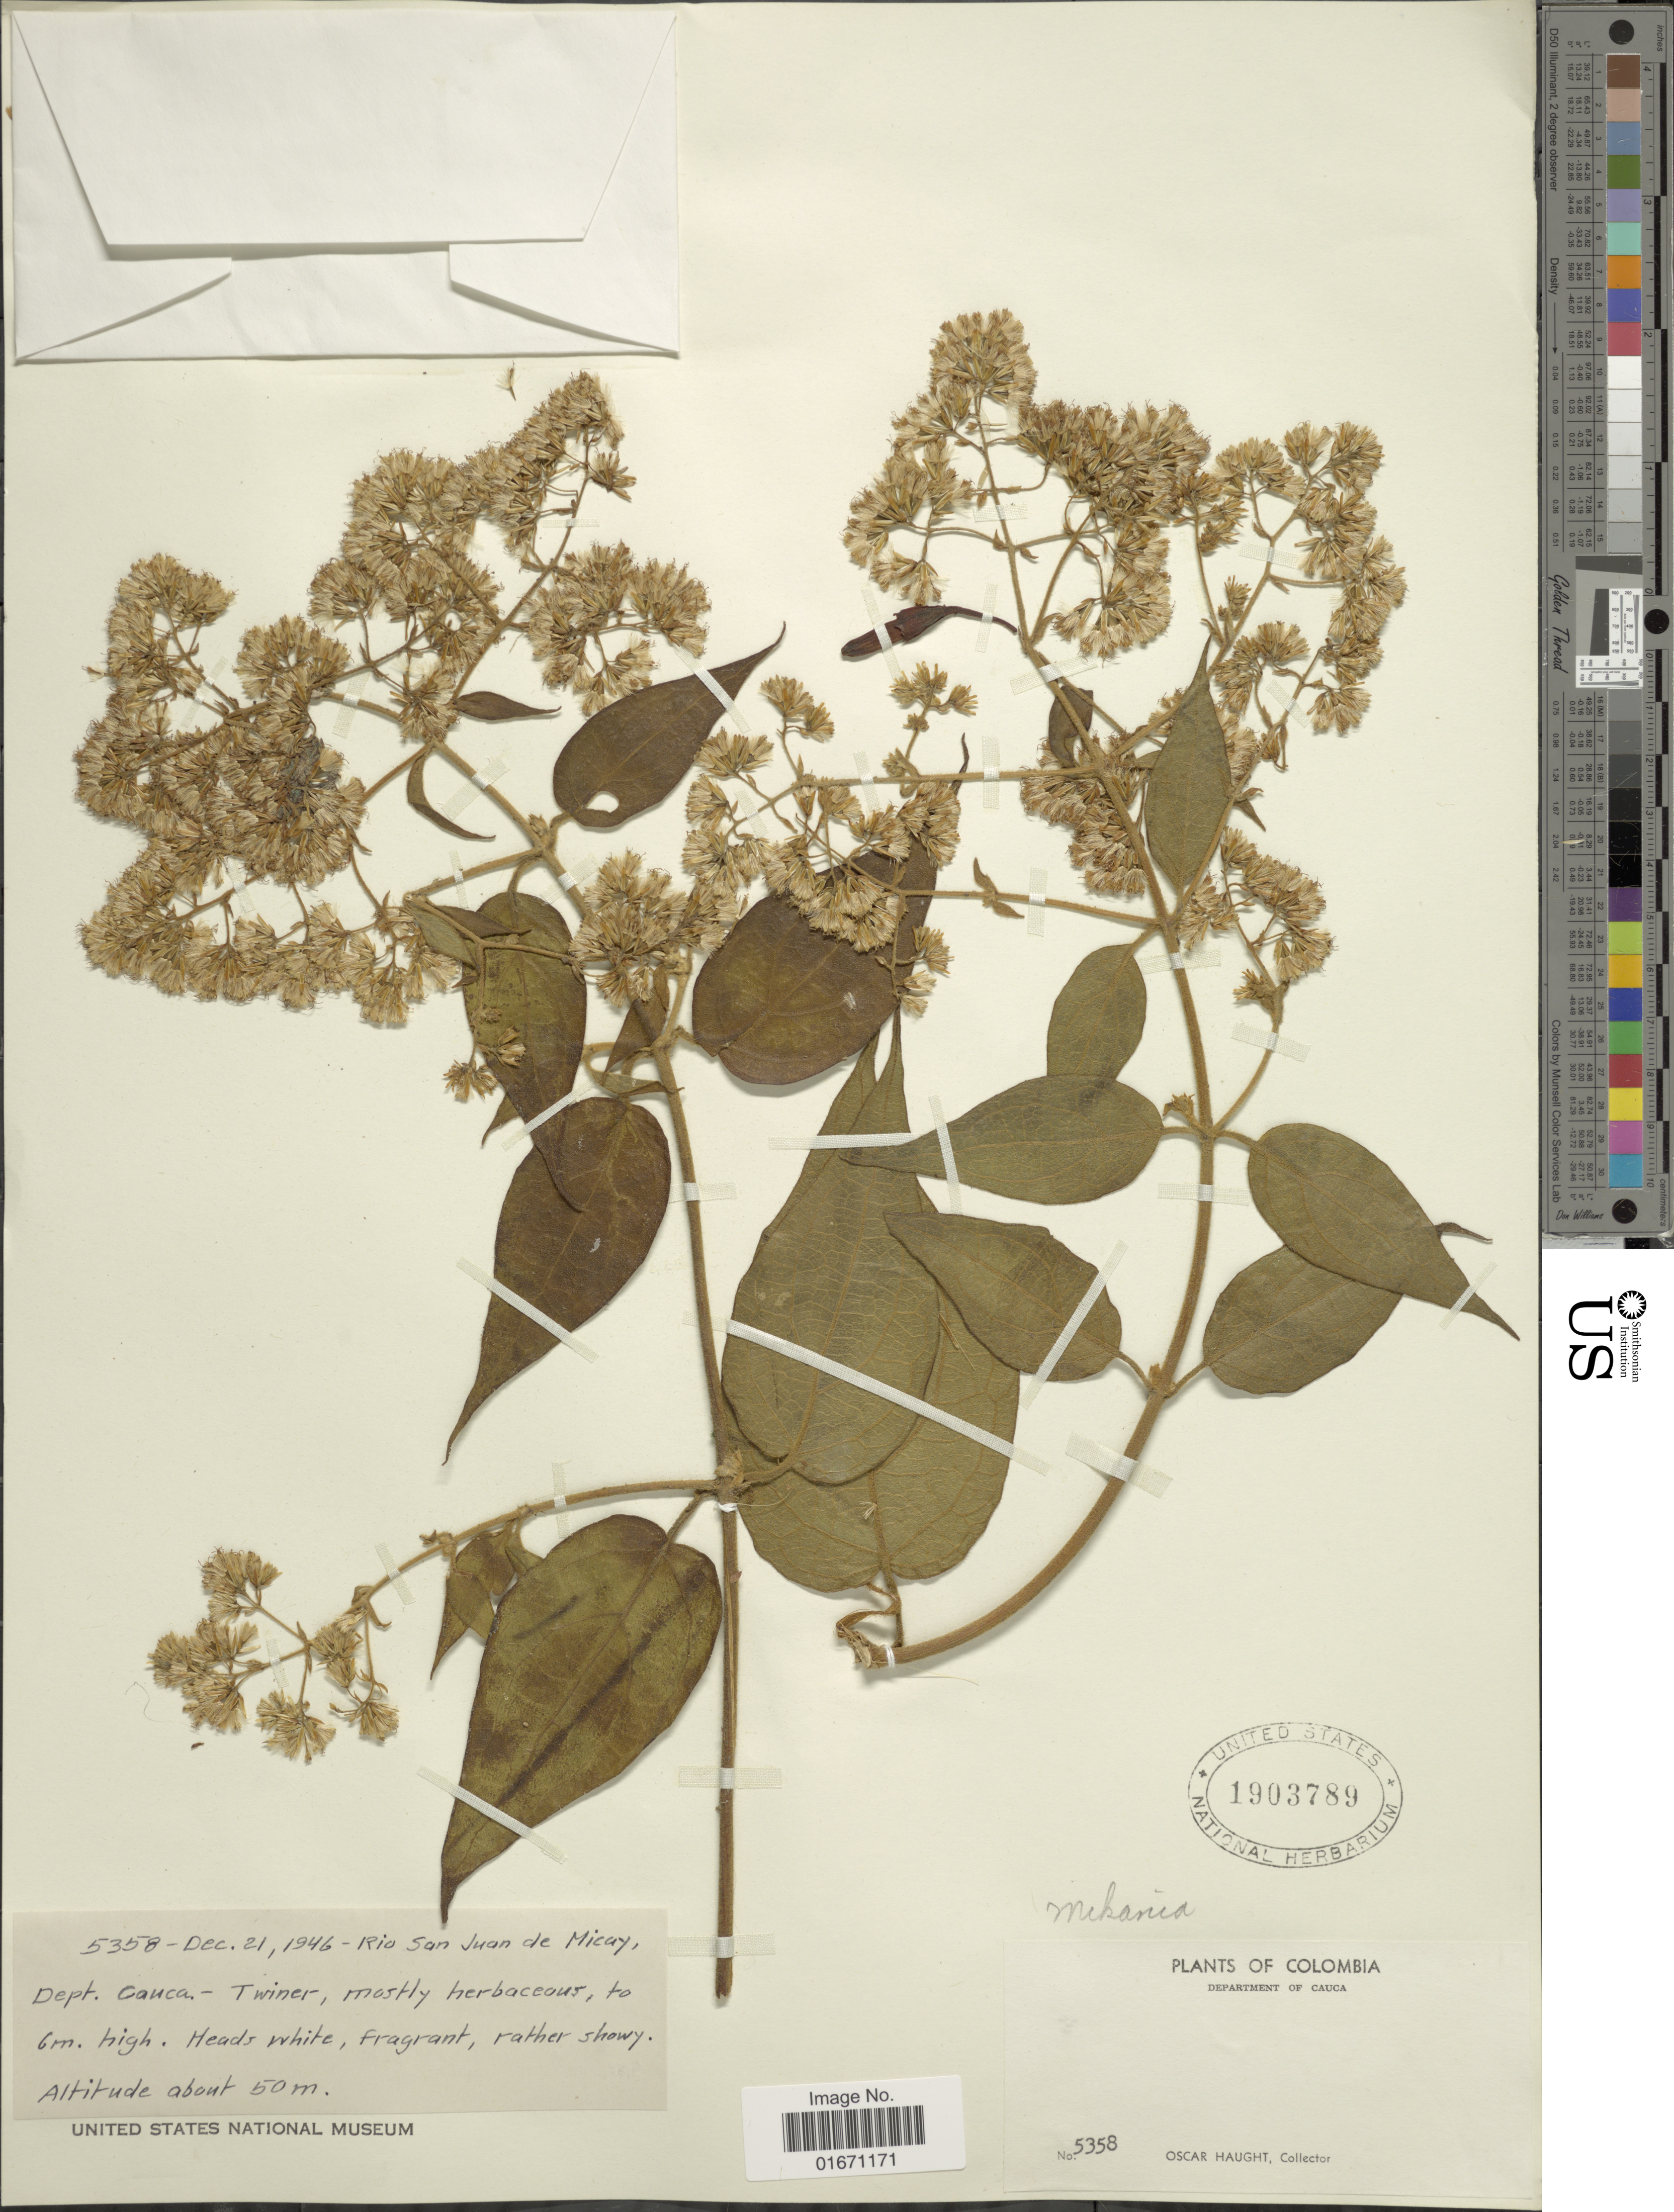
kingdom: Plantae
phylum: Tracheophyta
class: Magnoliopsida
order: Asterales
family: Asteraceae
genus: Mikania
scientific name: Mikania banisteriae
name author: DC.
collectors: O. Haught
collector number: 5358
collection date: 1946-12-21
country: Colombia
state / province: Cauca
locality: Rio San Juan de Micay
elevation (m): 50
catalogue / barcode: US 1903789